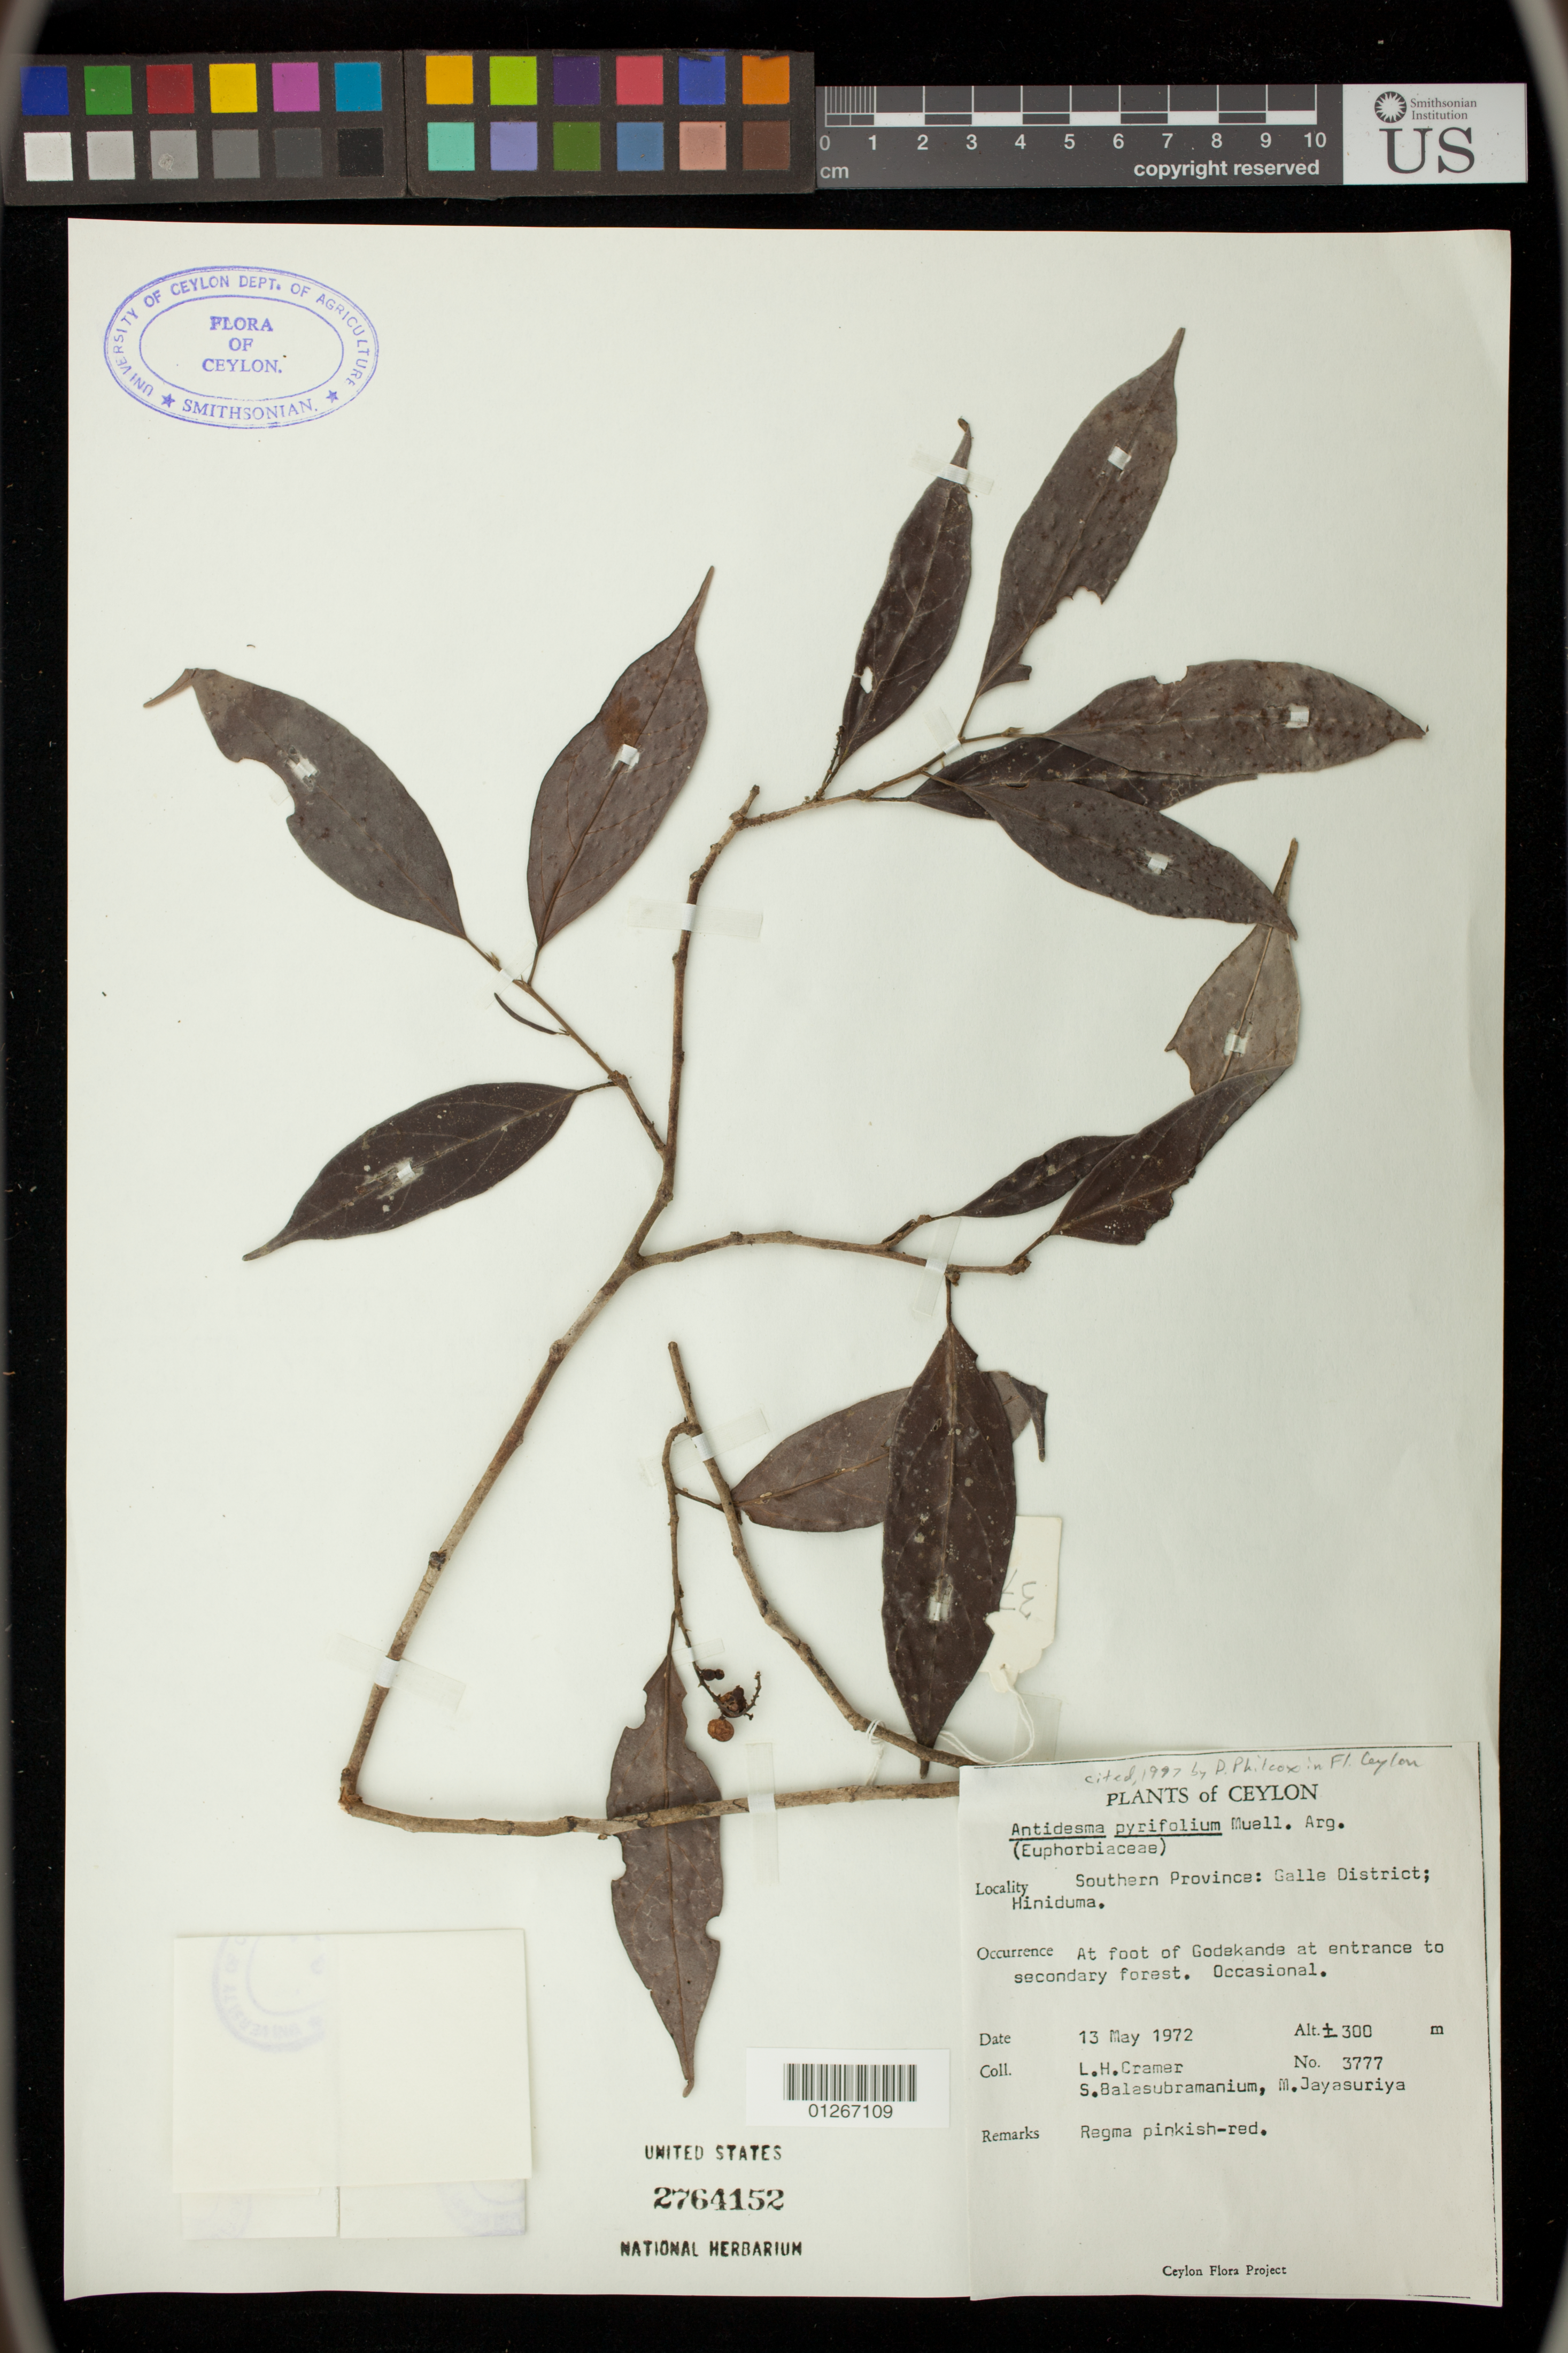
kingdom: Plantae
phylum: Tracheophyta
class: Magnoliopsida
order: Malpighiales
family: Phyllanthaceae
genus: Antidesma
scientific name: Antidesma pyrifolium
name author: Müll. Arg.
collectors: L. H. Cramer, S. Balasubramaniam & M. Jayasuria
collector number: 3777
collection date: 1972-05-13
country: Sri Lanka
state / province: Southern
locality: At foot of Godekande at entrance to secondary forest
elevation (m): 300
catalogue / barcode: US 2764152